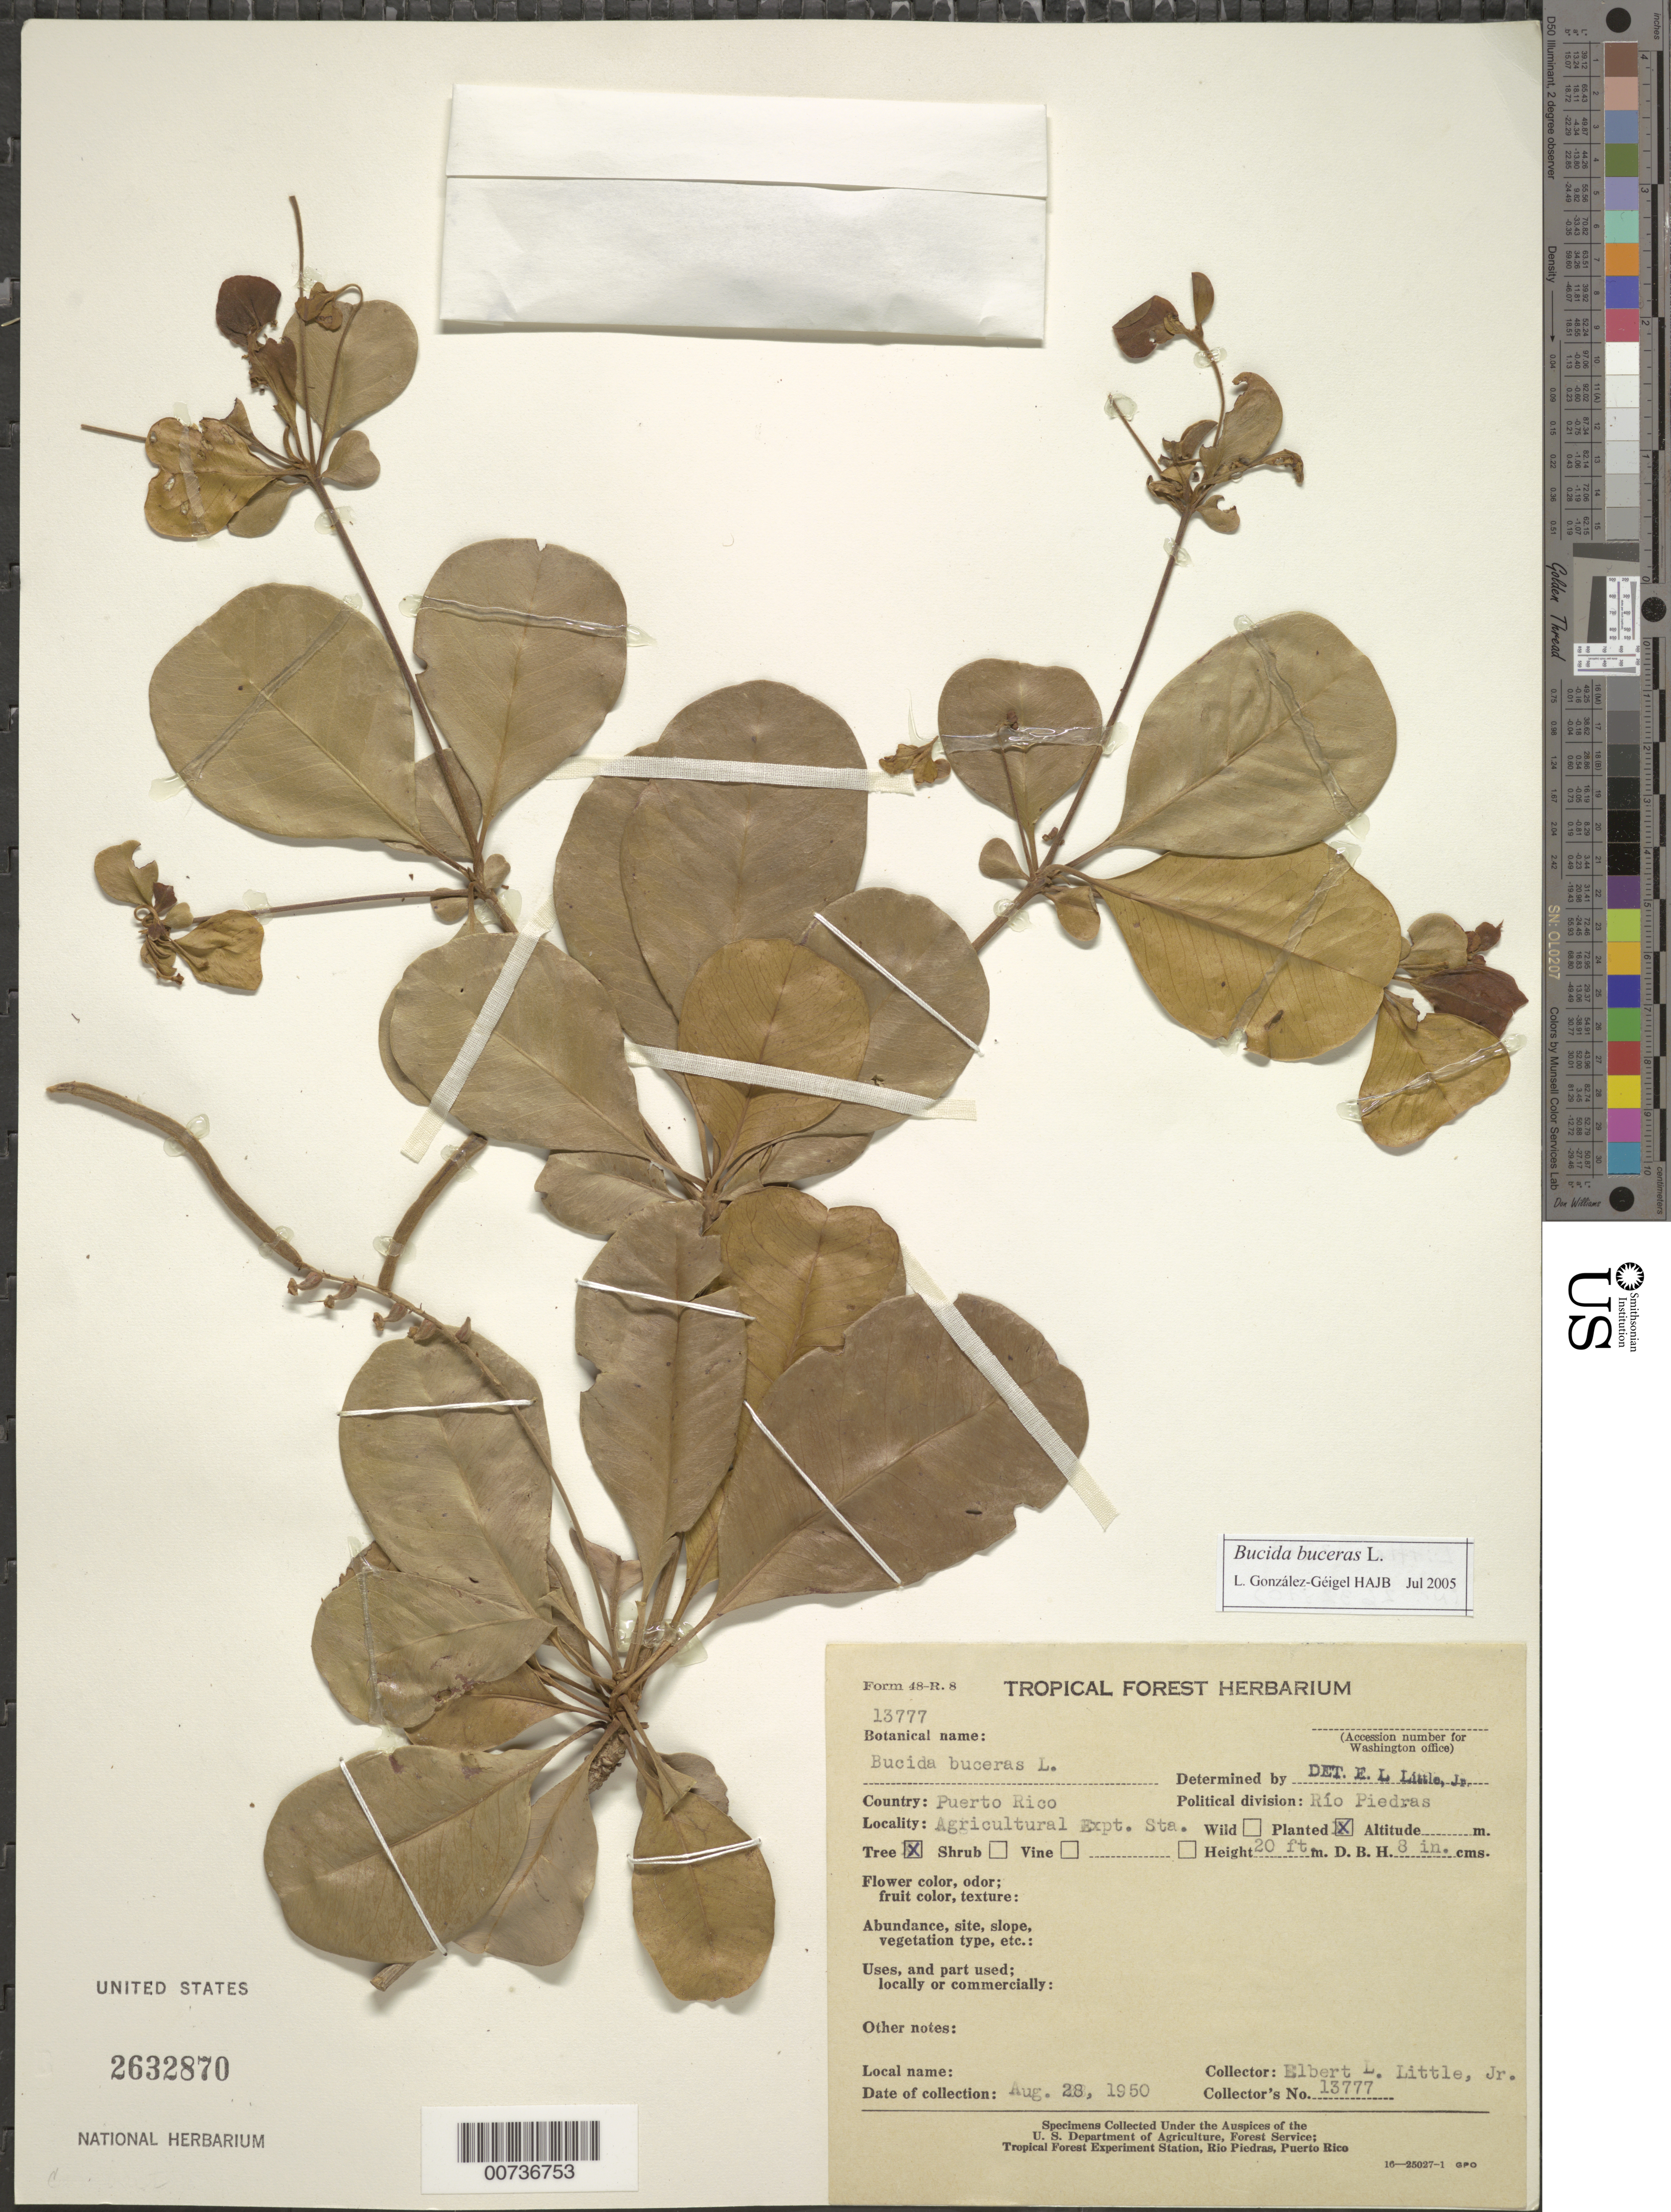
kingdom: Plantae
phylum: Tracheophyta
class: Magnoliopsida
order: Myrtales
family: Combretaceae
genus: Terminalia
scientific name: Terminalia buceras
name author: (L.) C. Wright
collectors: E. L. Little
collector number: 13777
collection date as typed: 28 Aug 1950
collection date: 1950-08-28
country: Puerto Rico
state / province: San Juan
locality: Agricultural Expt. Station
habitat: Planted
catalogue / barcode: US 2632870